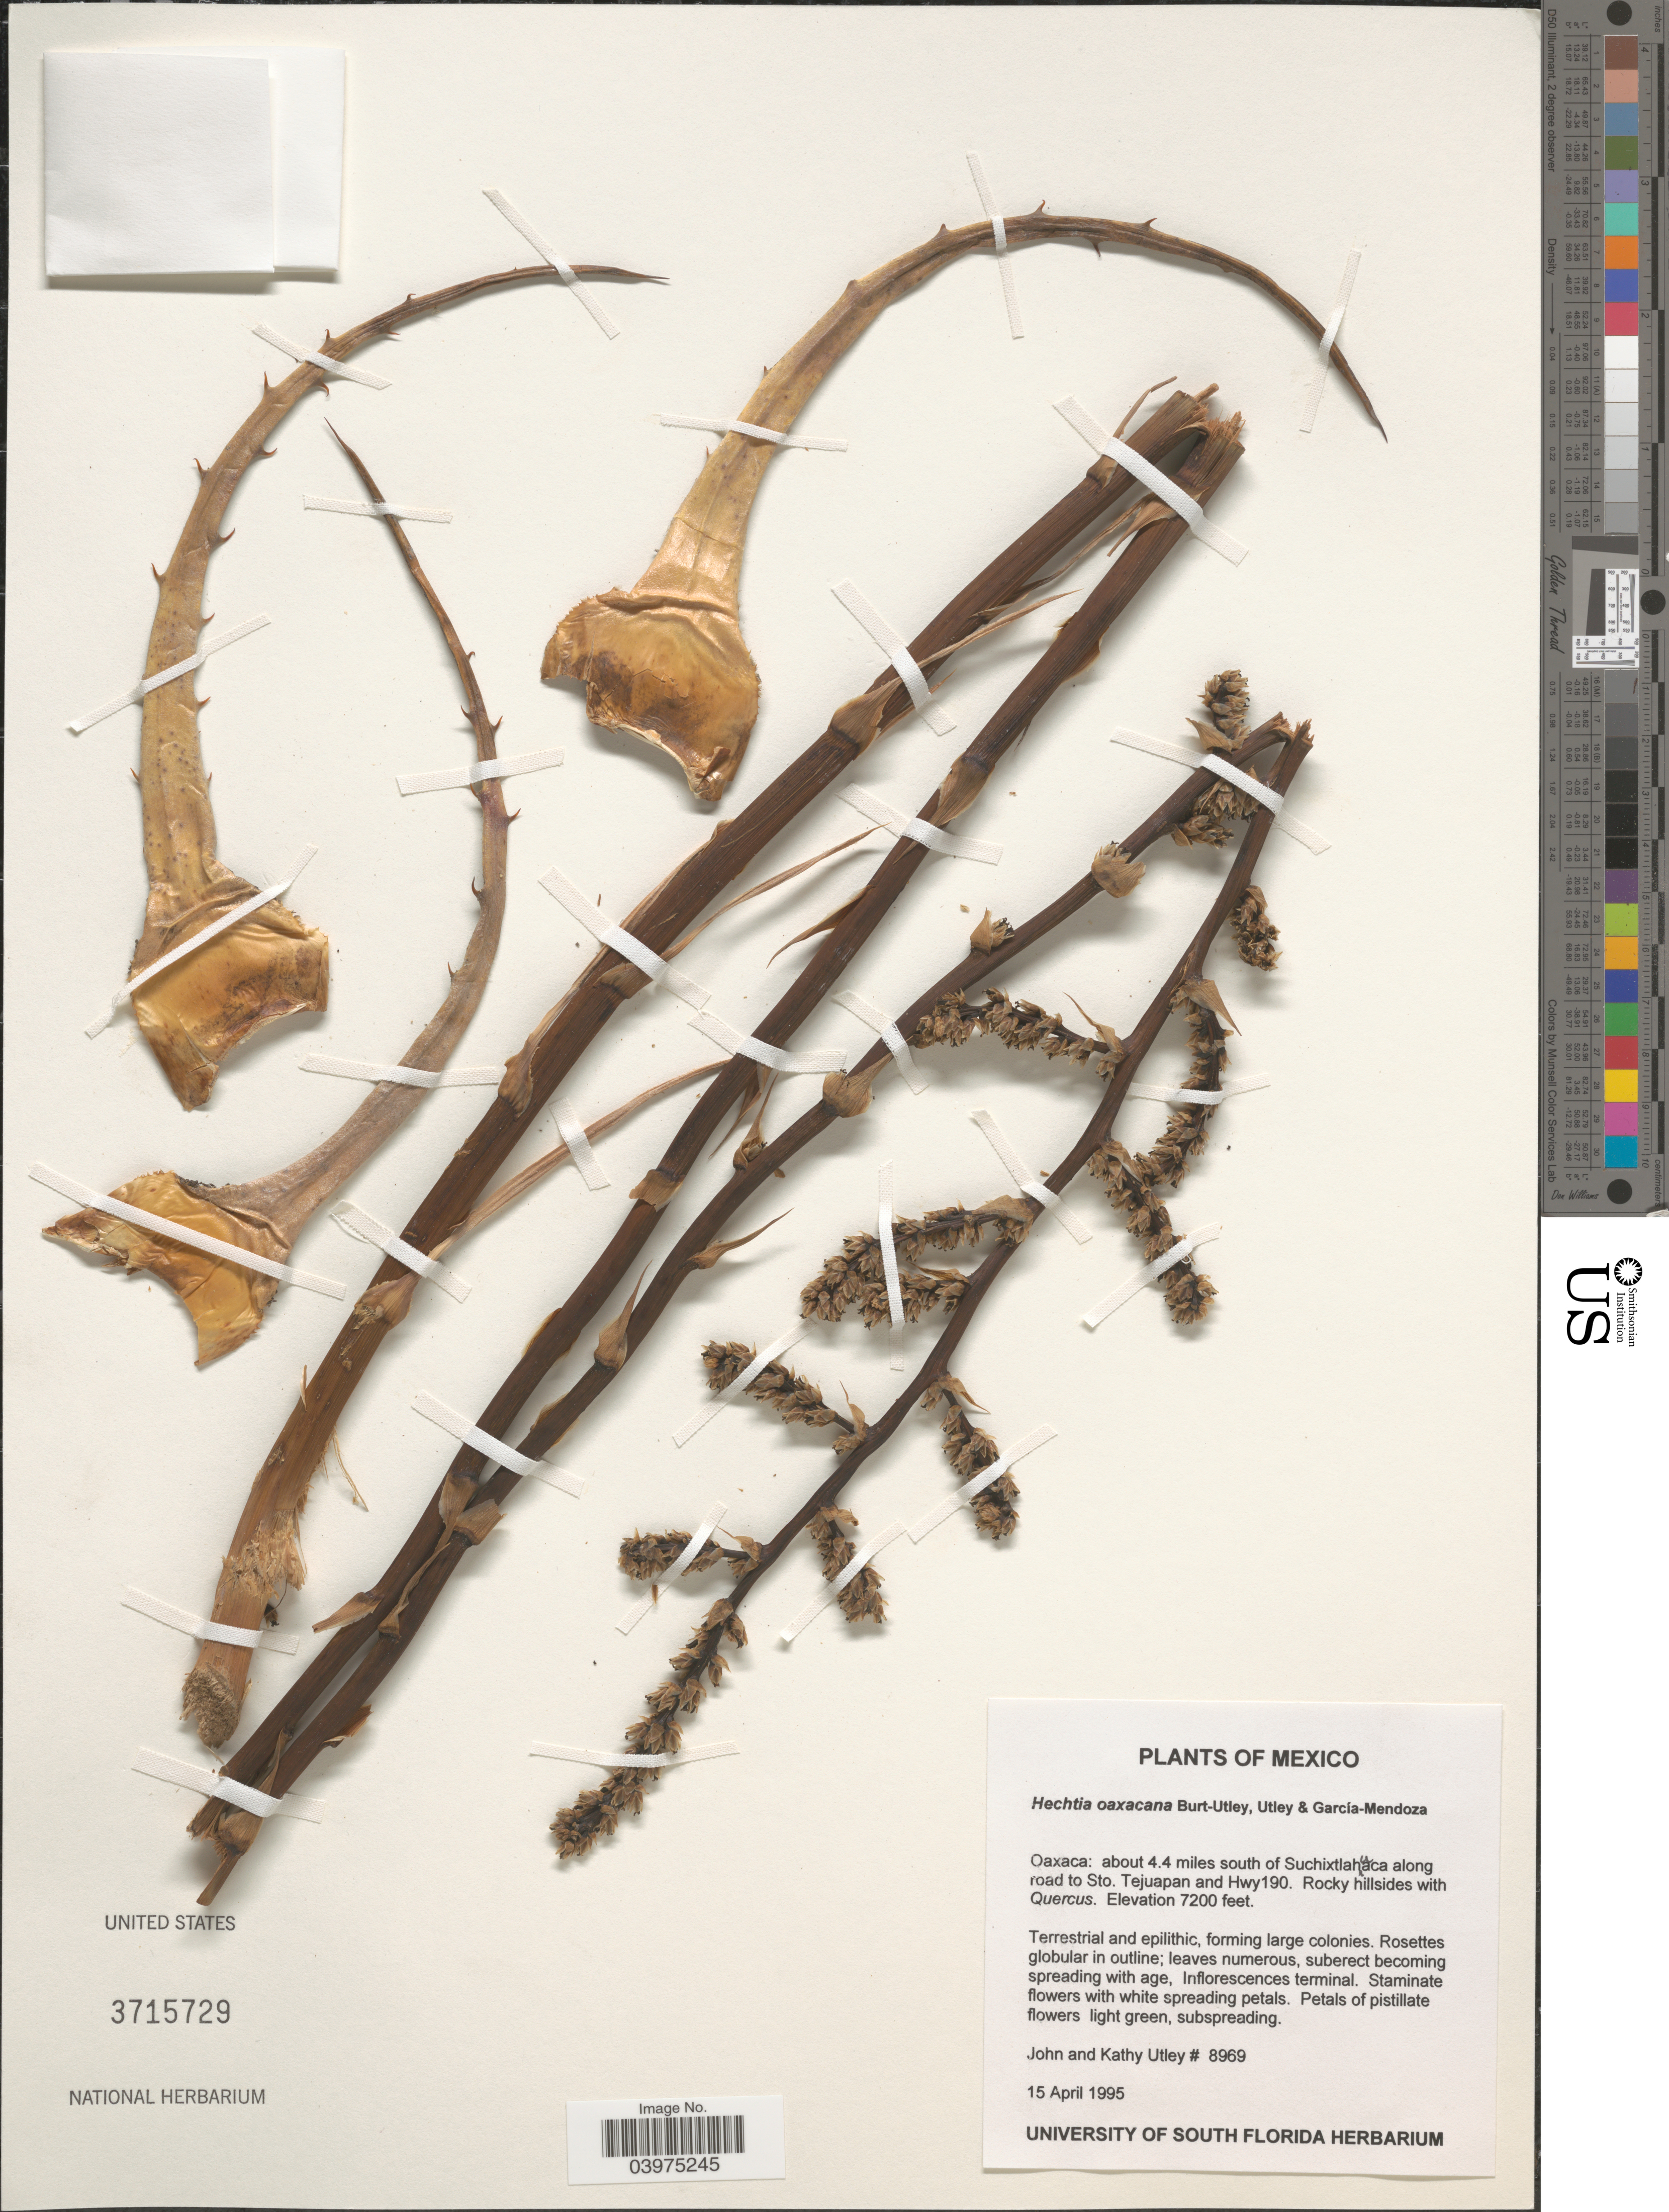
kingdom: Plantae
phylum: Tracheophyta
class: Liliopsida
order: Poales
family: Bromeliaceae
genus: Hechtia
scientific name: Hechtia oaxacana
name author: Burt-Utley et al.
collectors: J. F. Utley & K. Burt-Utley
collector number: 8969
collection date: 1995-04-15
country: Mexico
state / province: Oaxaca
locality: About 4.4 miles south of Suchixtlahuaca along road to Sto. Tejuapan and Hwy190.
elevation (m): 2195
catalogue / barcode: US 3715729